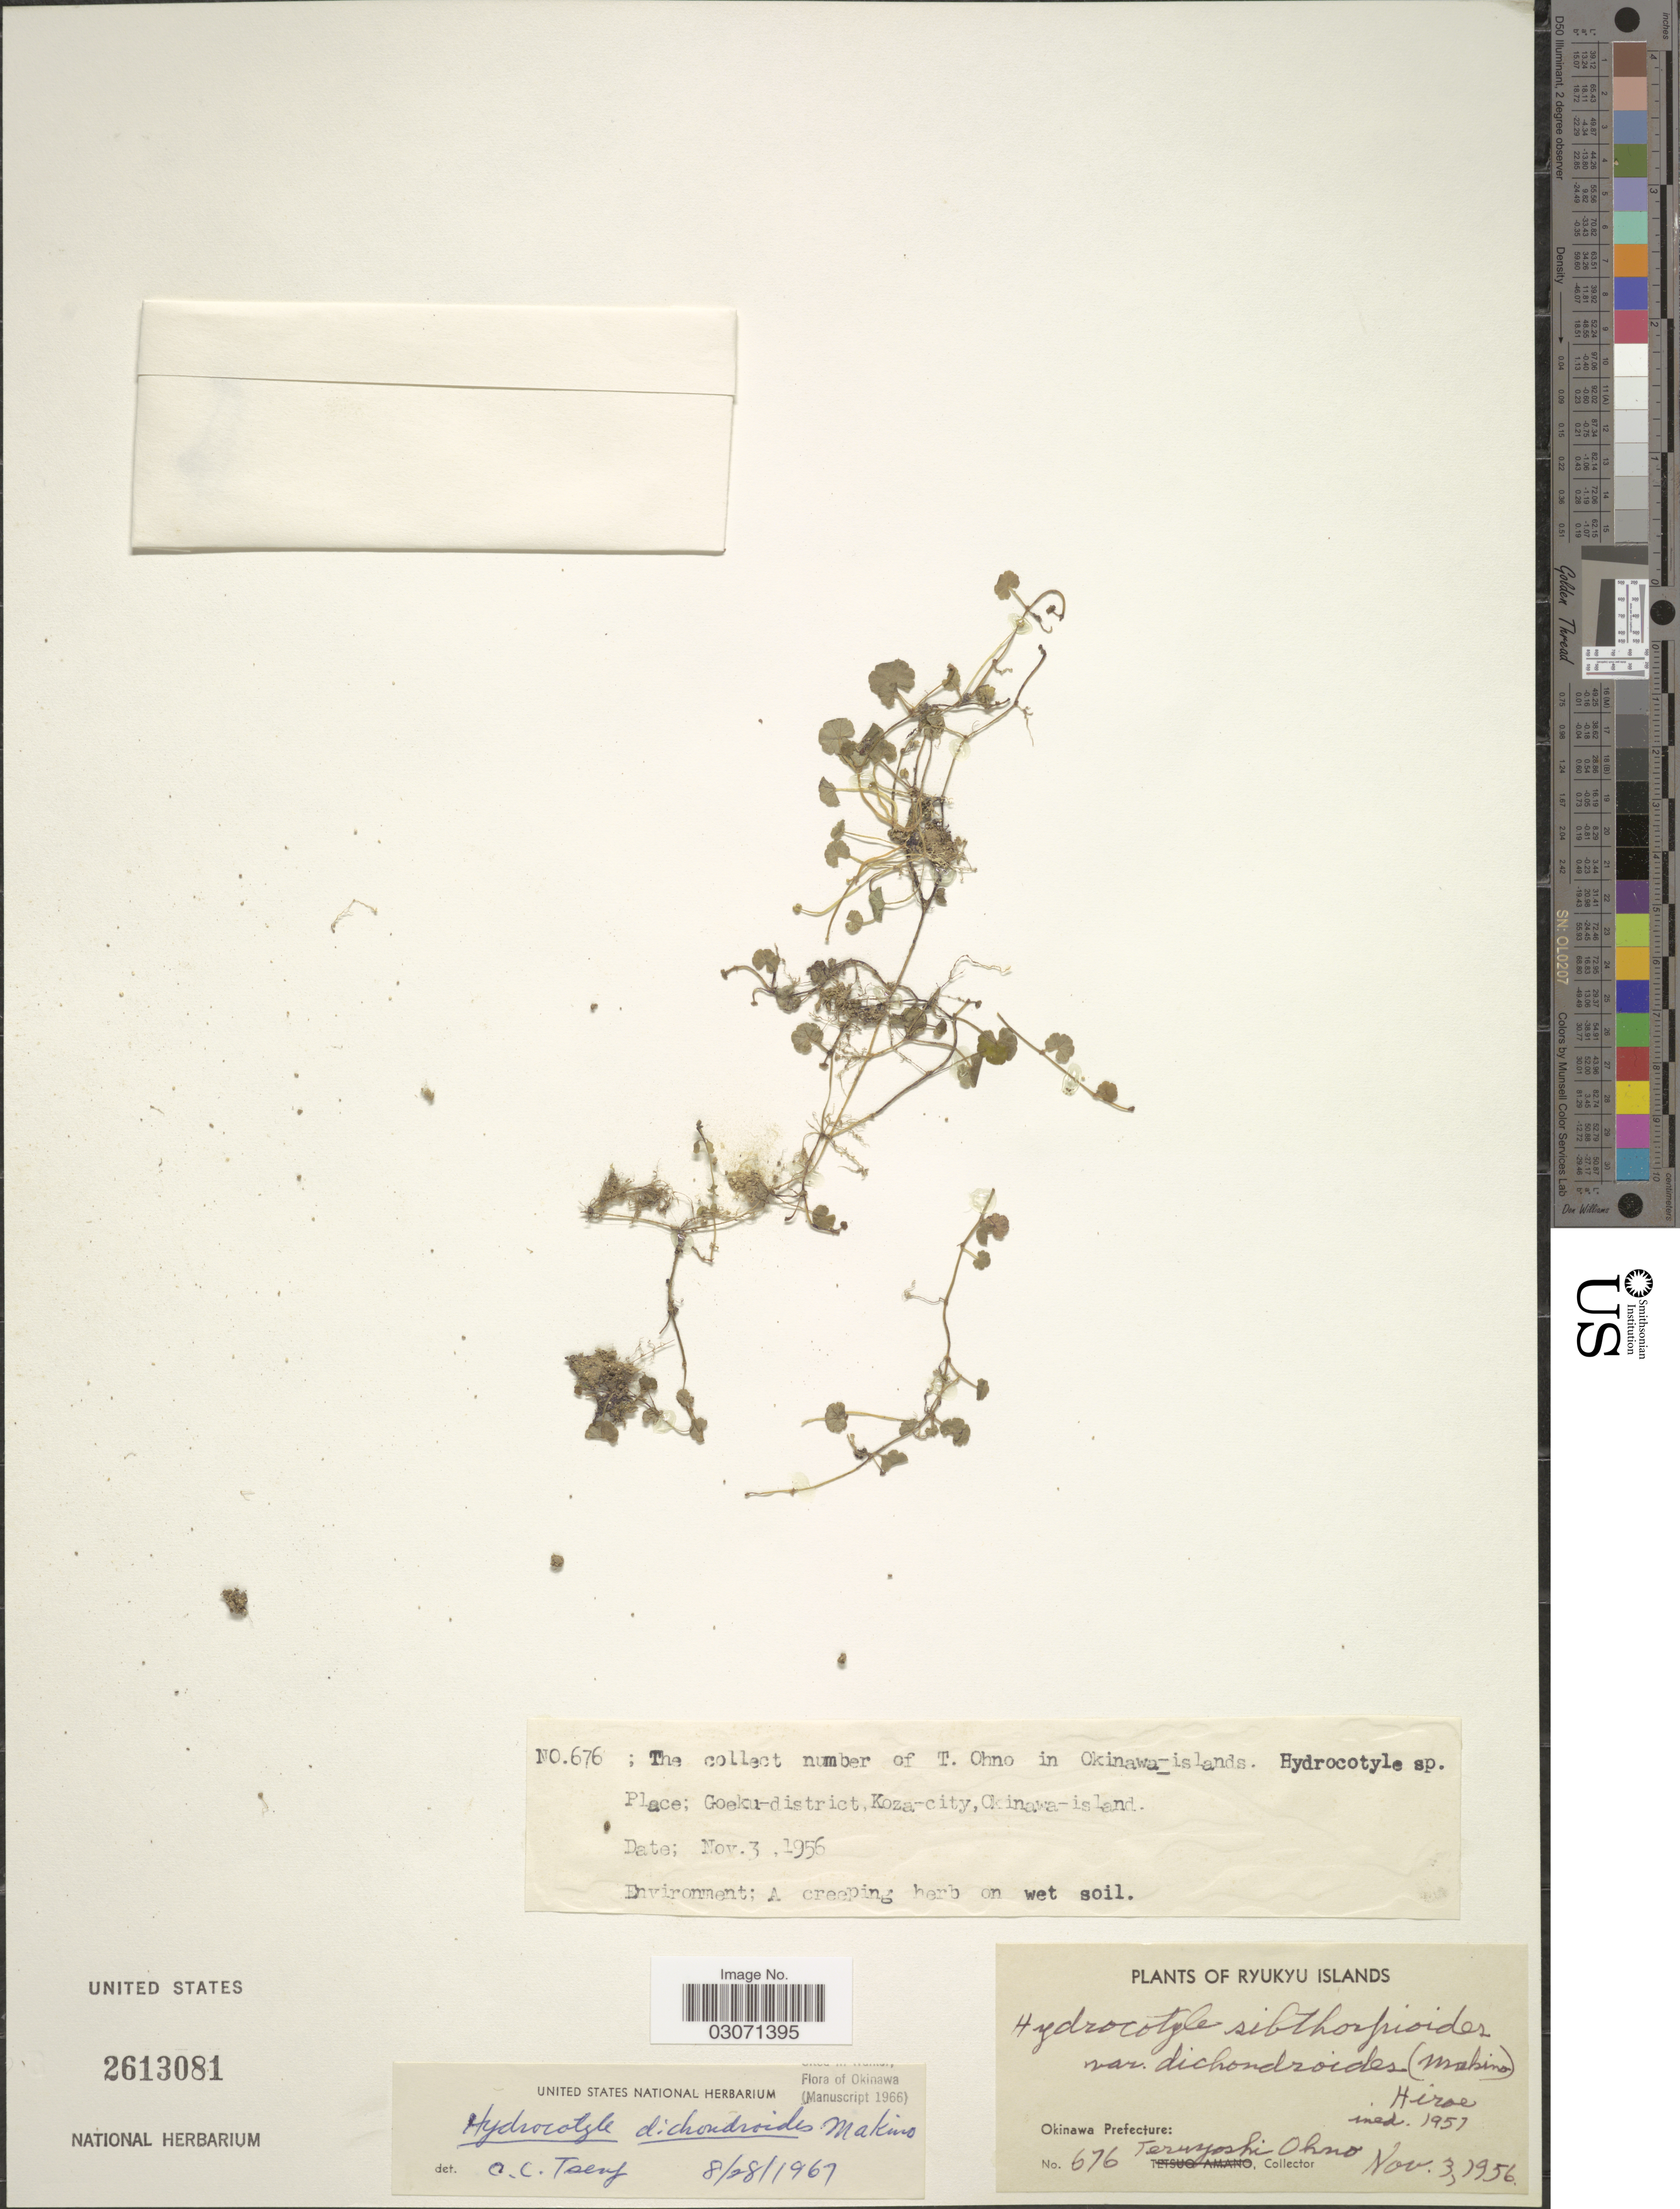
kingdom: Plantae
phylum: Tracheophyta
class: Magnoliopsida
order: Apiales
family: Araliaceae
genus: Hydrocotyle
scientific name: Hydrocotyle dichondroides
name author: Makino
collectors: T. Ohno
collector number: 676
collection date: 1956-11-03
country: Japan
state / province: Okinawa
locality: Goeku-district, Koza-city. Ryukyu Islands. Okinawa Prefecture.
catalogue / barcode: US 2613081